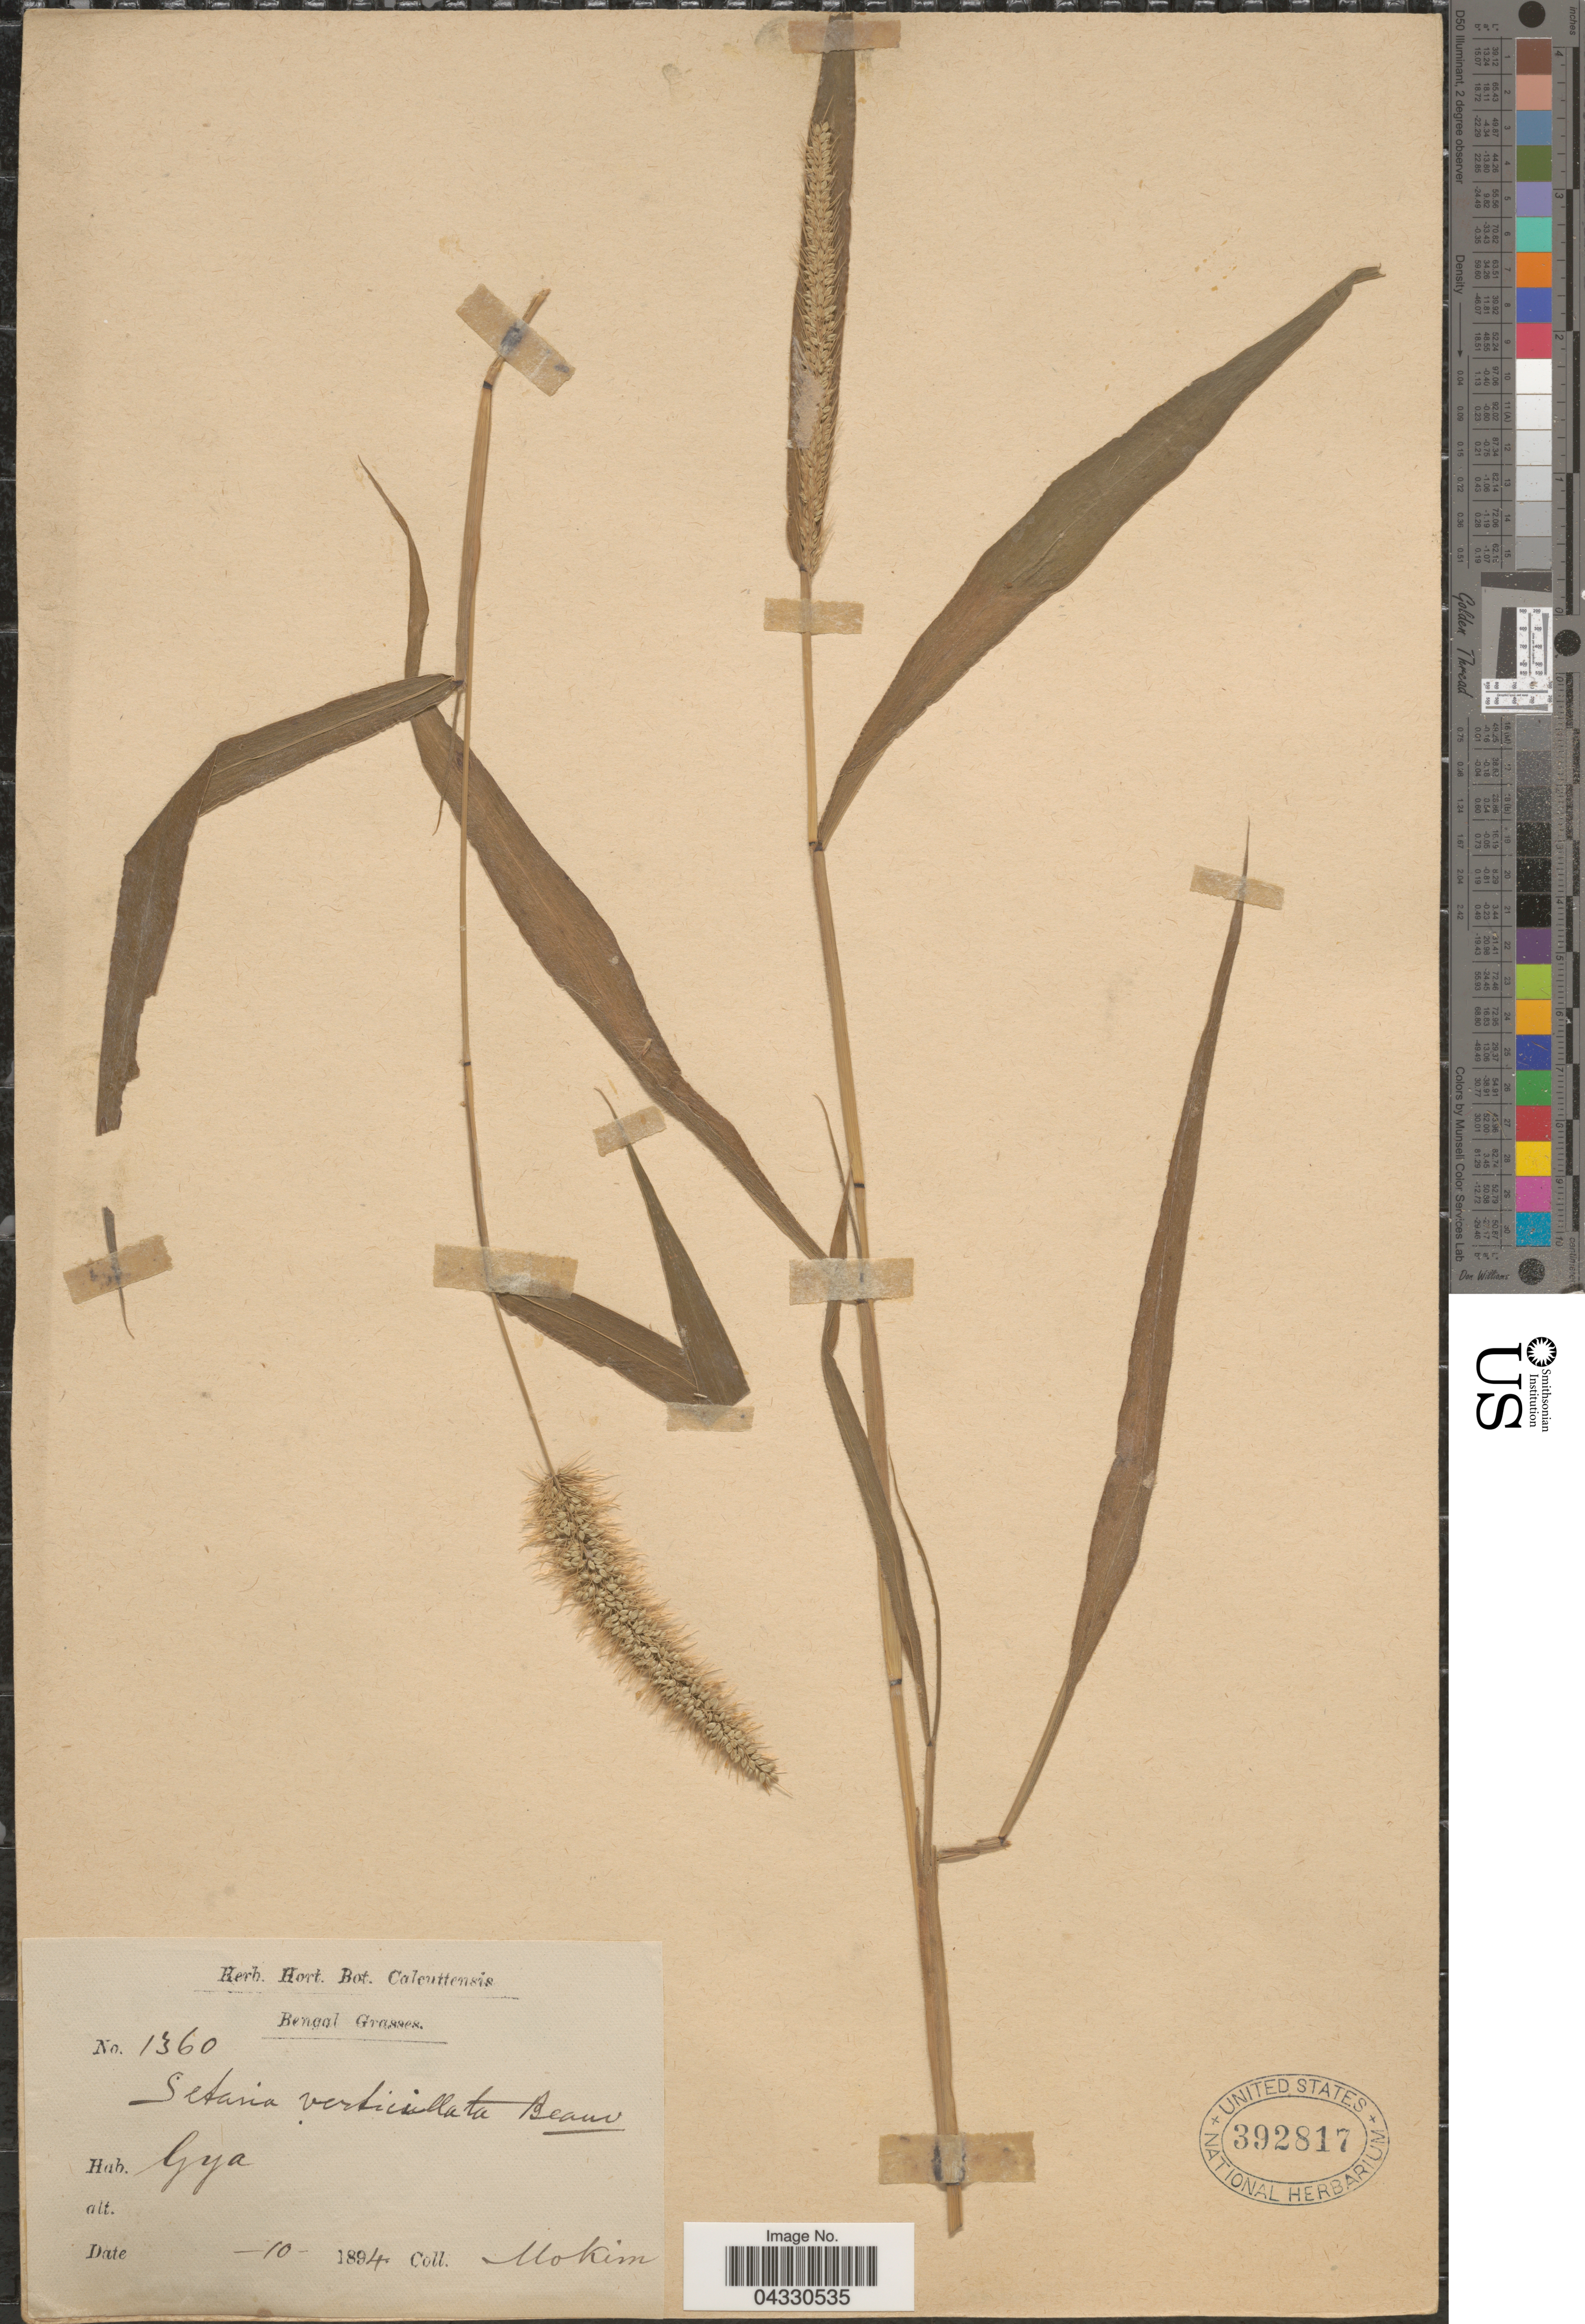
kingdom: Plantae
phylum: Tracheophyta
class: Liliopsida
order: Poales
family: Poaceae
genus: Setaria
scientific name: Setaria verticillata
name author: (L.) P. Beauv.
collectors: -. Mokim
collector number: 1360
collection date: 1894-10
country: India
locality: Bengal. Gya.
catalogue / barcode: US 392817